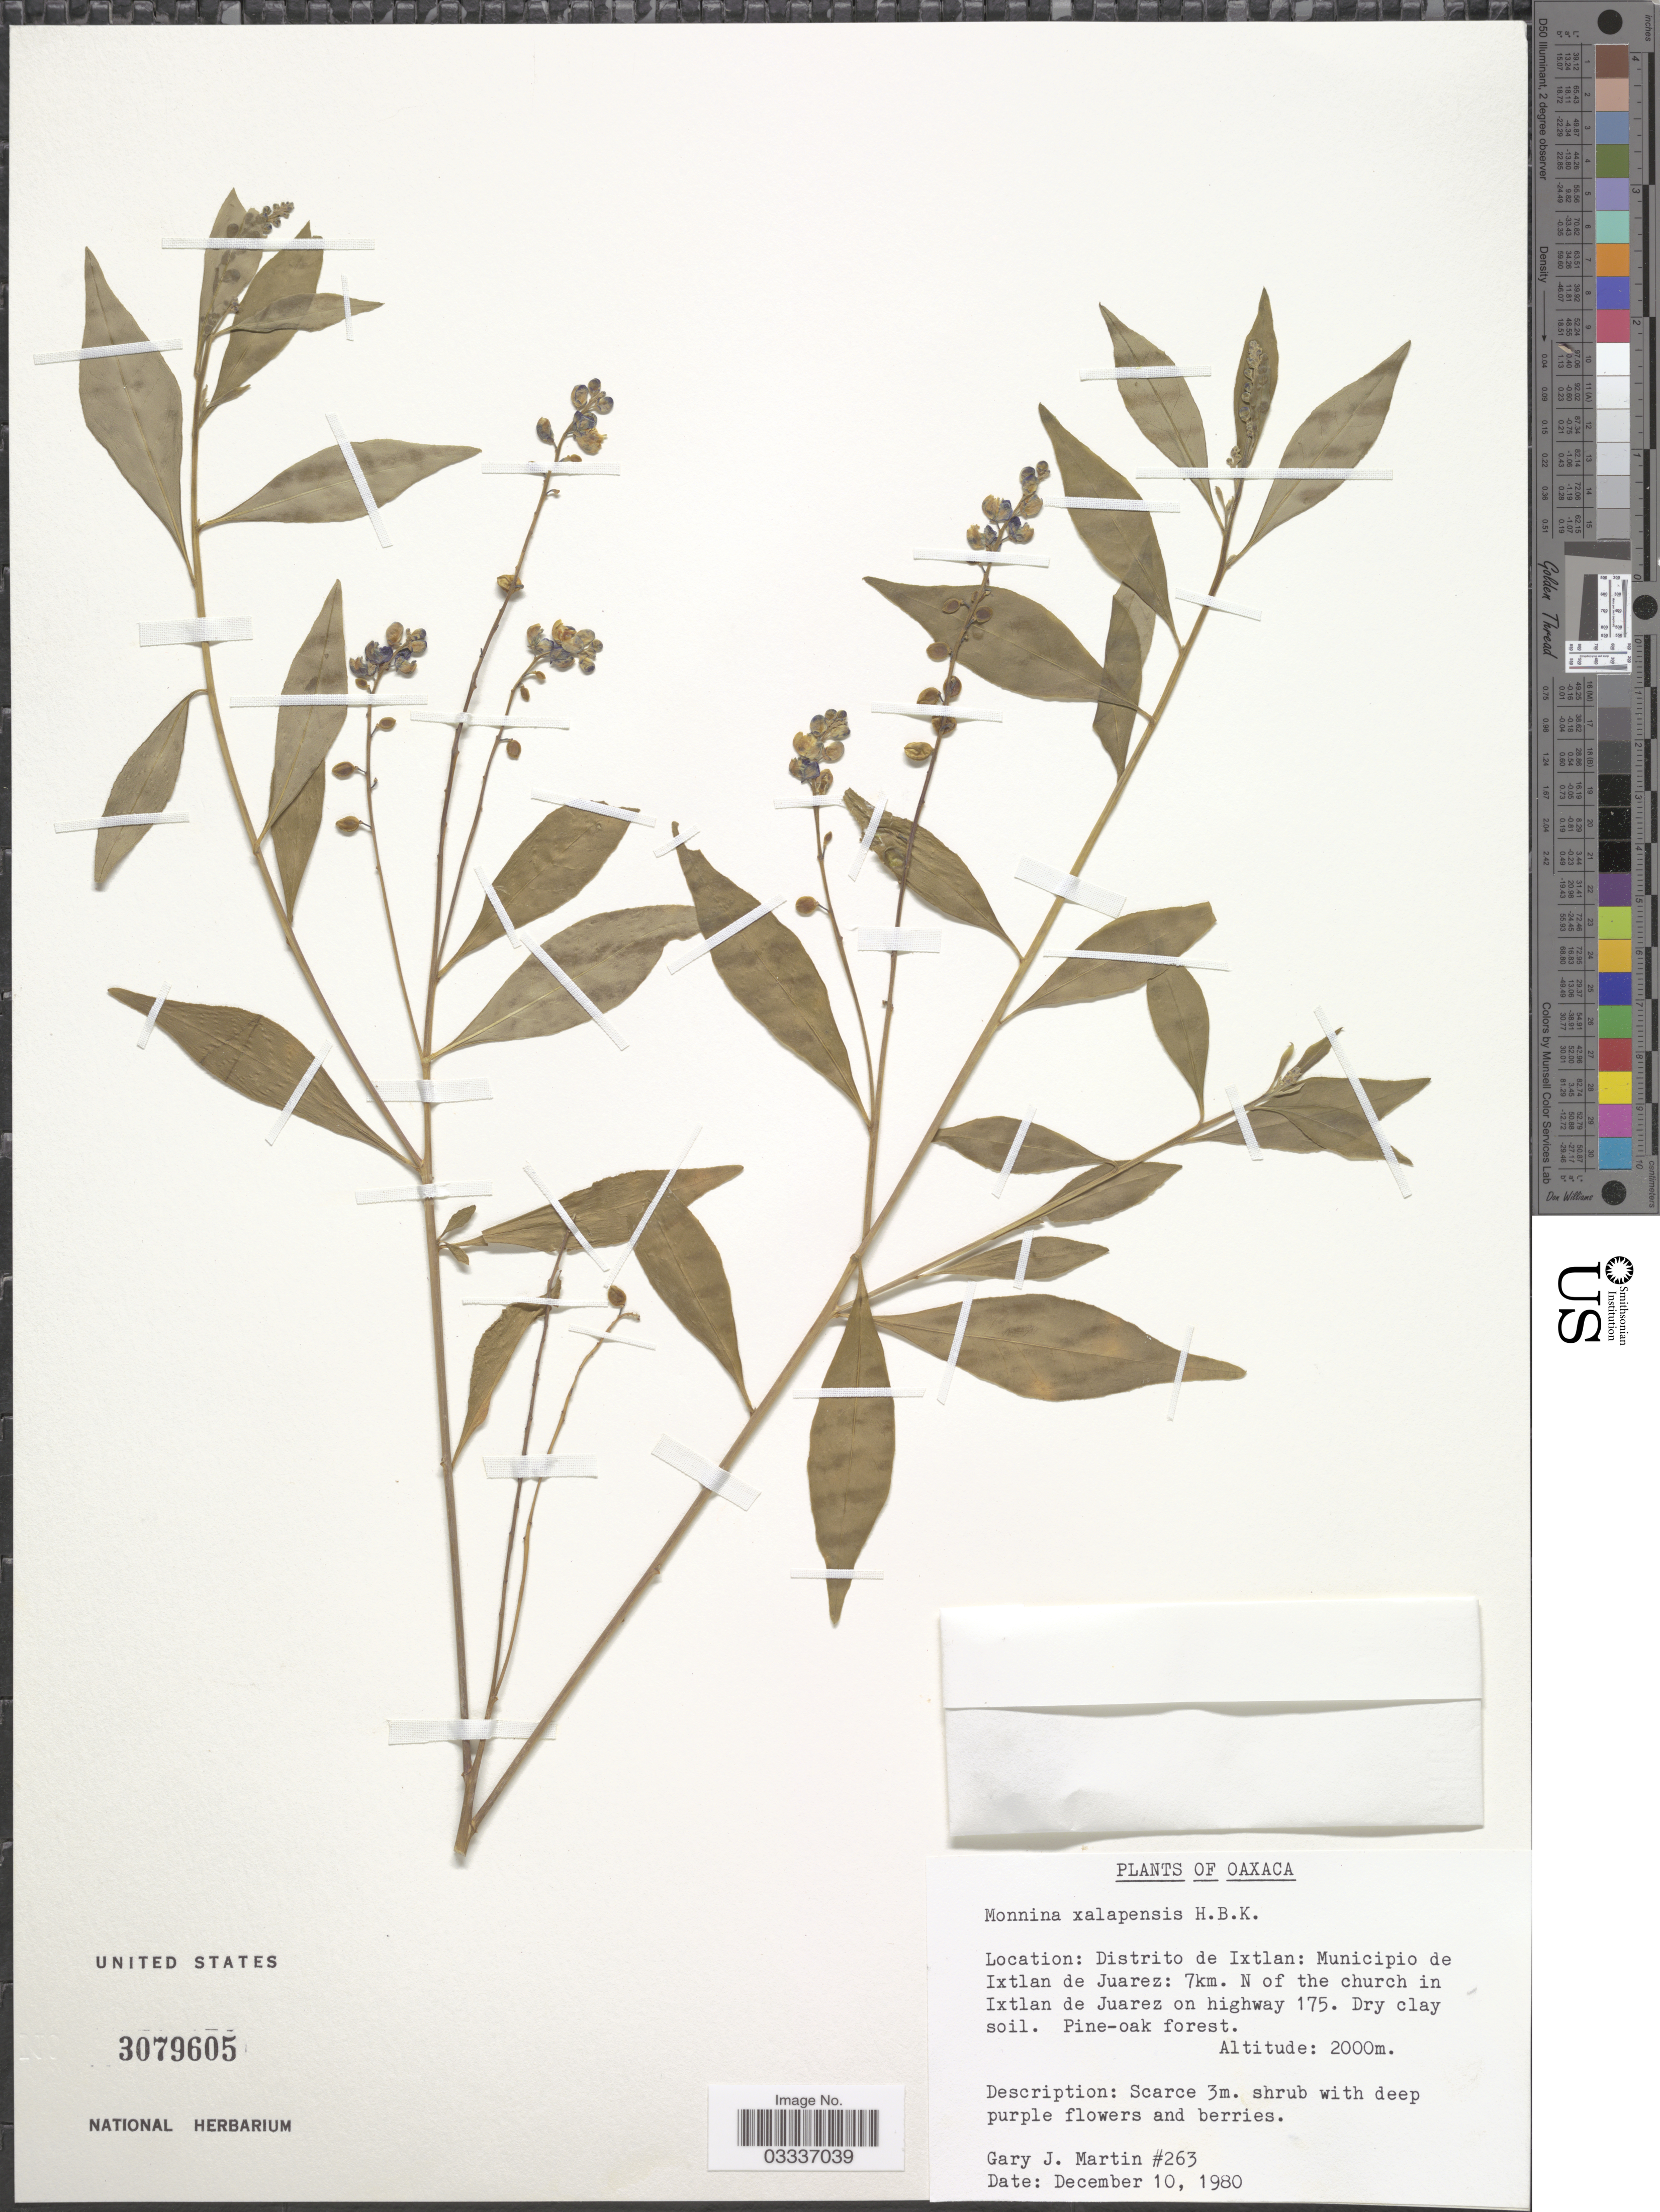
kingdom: Plantae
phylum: Tracheophyta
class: Magnoliopsida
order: Fabales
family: Polygalaceae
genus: Monnina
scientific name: Monnina xalapensis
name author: Kunth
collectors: G. J. Martin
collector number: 263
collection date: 1980-12-10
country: Mexico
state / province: Oaxaca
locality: Distrito de Ixtlan: Municipio de Ixtlan de Juarez: 7km. N of the church in Ixtlan de Juarez on highway 175.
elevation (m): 2000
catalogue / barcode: US 3079605